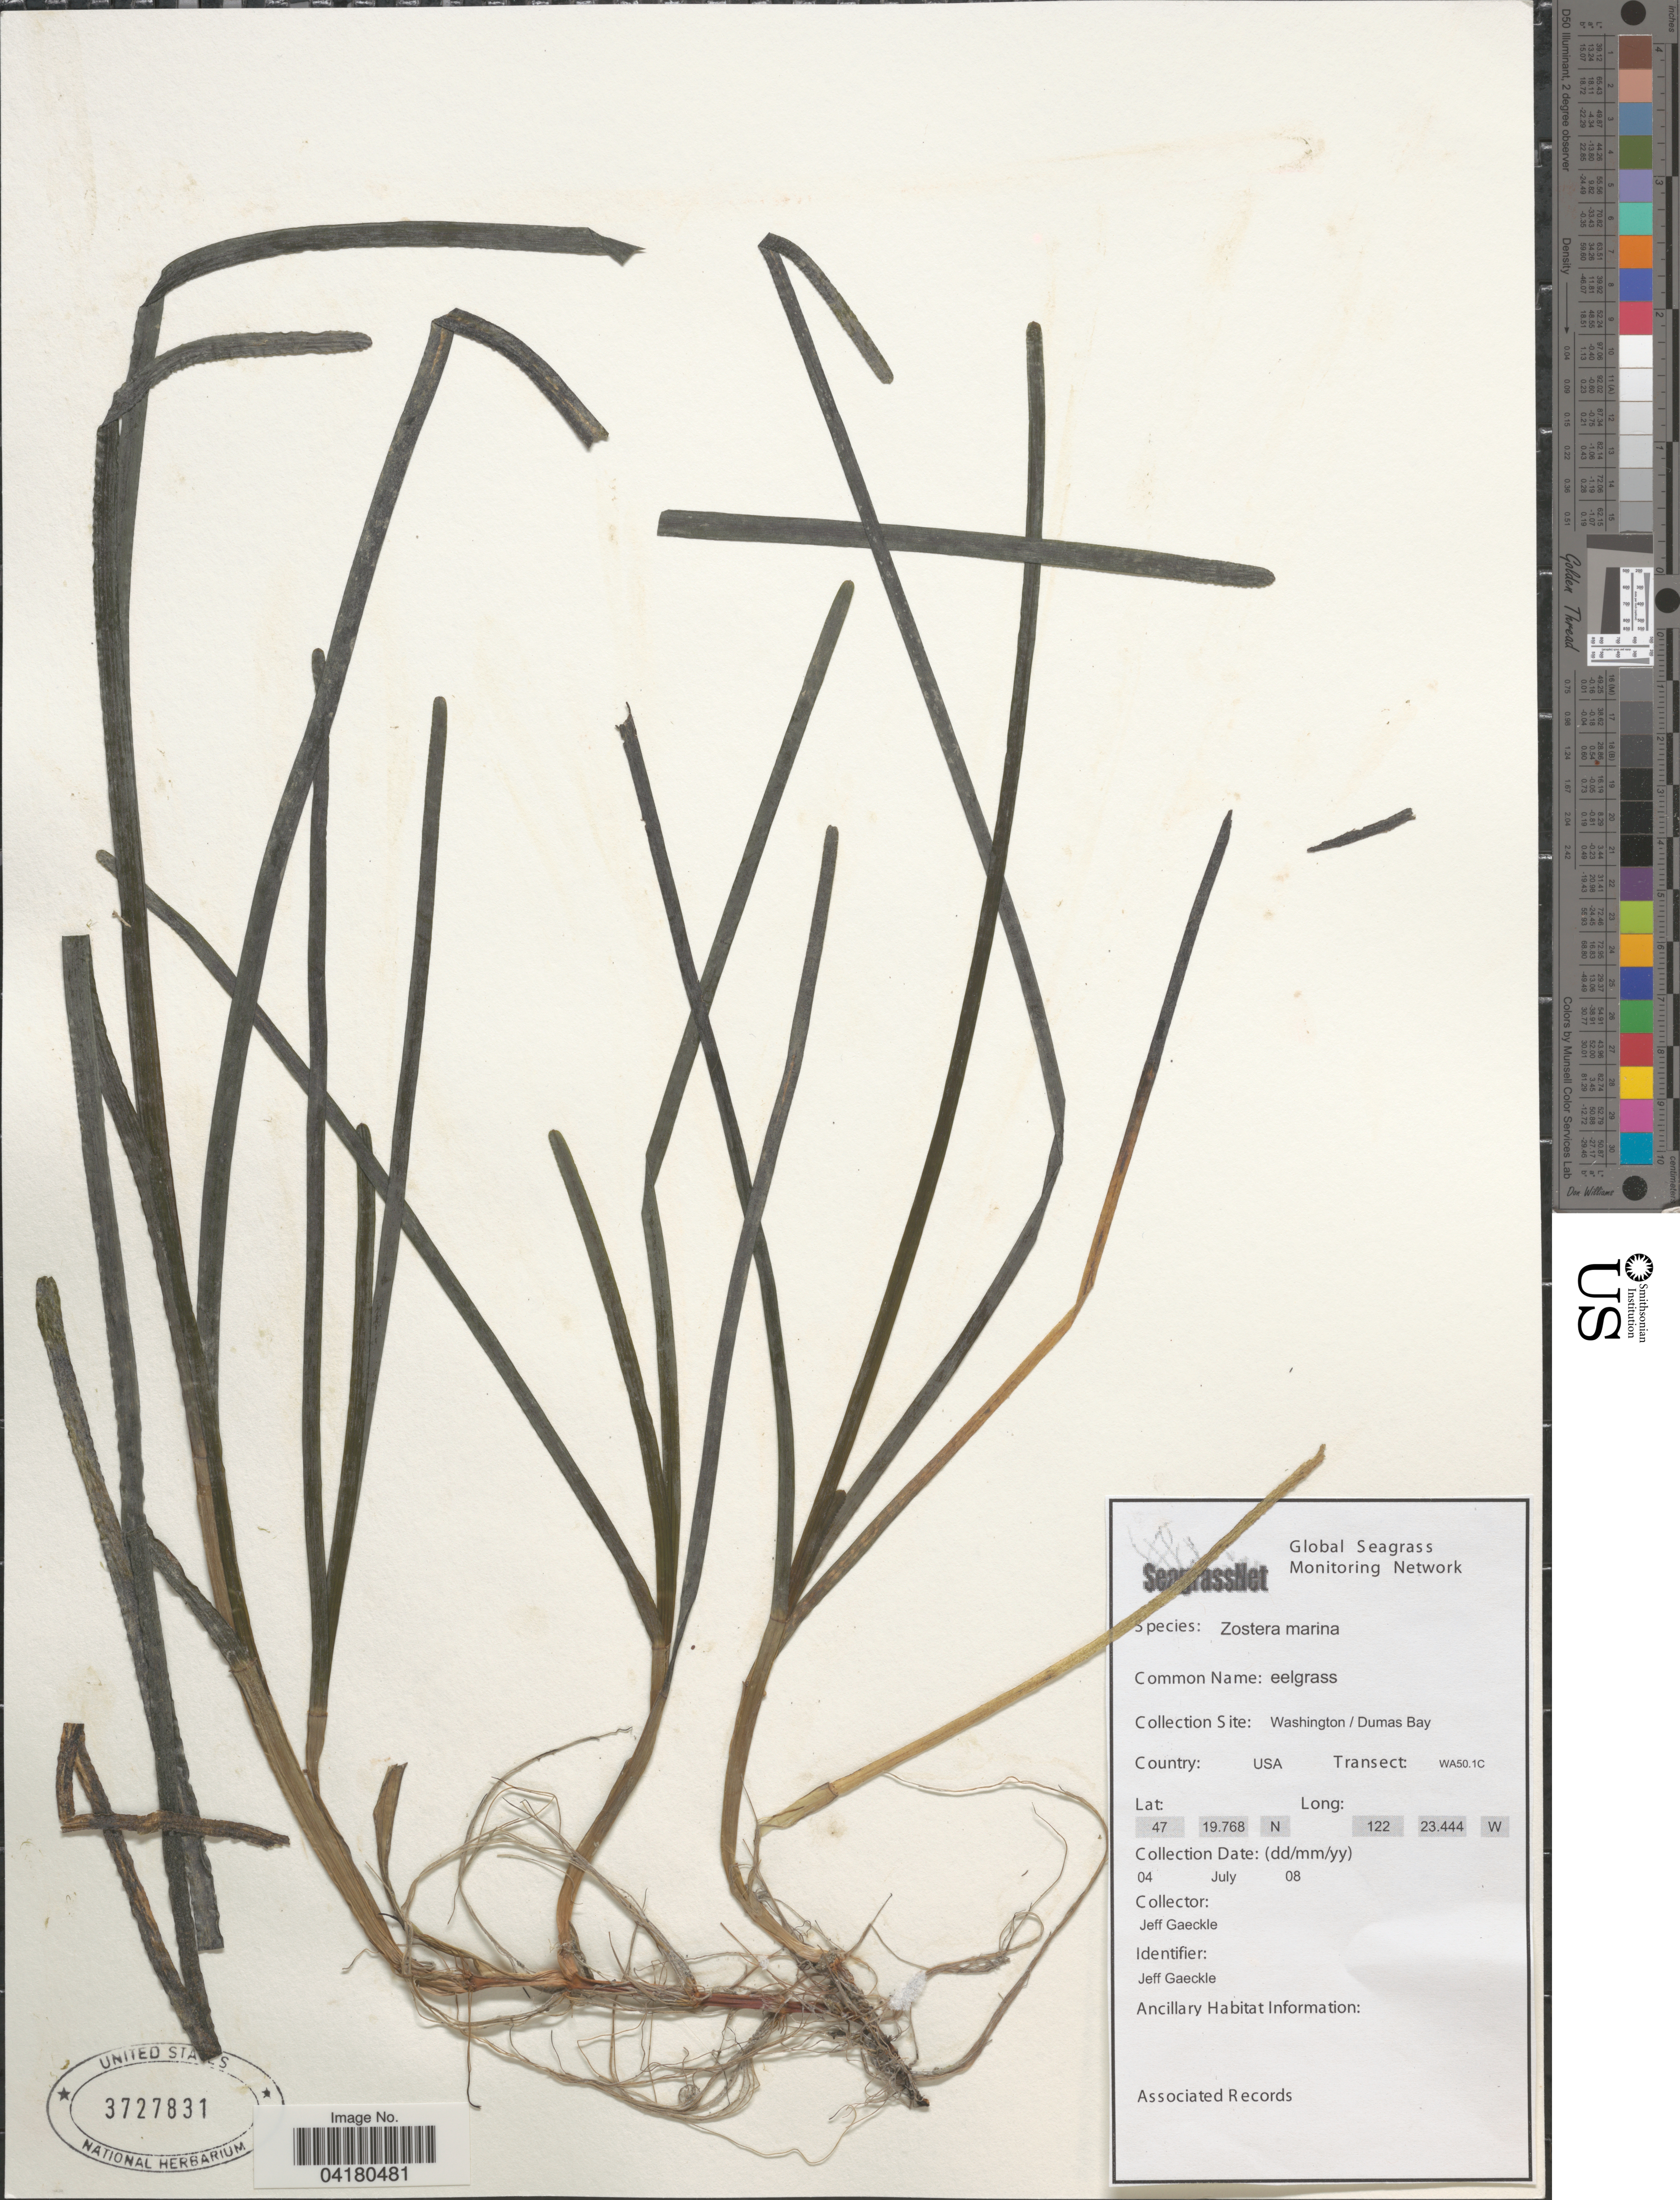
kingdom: Plantae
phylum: Tracheophyta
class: Liliopsida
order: Alismatales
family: Zosteraceae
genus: Zostera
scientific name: Zostera marina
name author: L.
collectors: J. Gaeckle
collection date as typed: Transcribed d/m/y: 4/7/8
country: United States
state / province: Washington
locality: Collection Site: Washington / Dumas Bay. Transect: WA50.1C.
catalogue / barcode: US 3727831